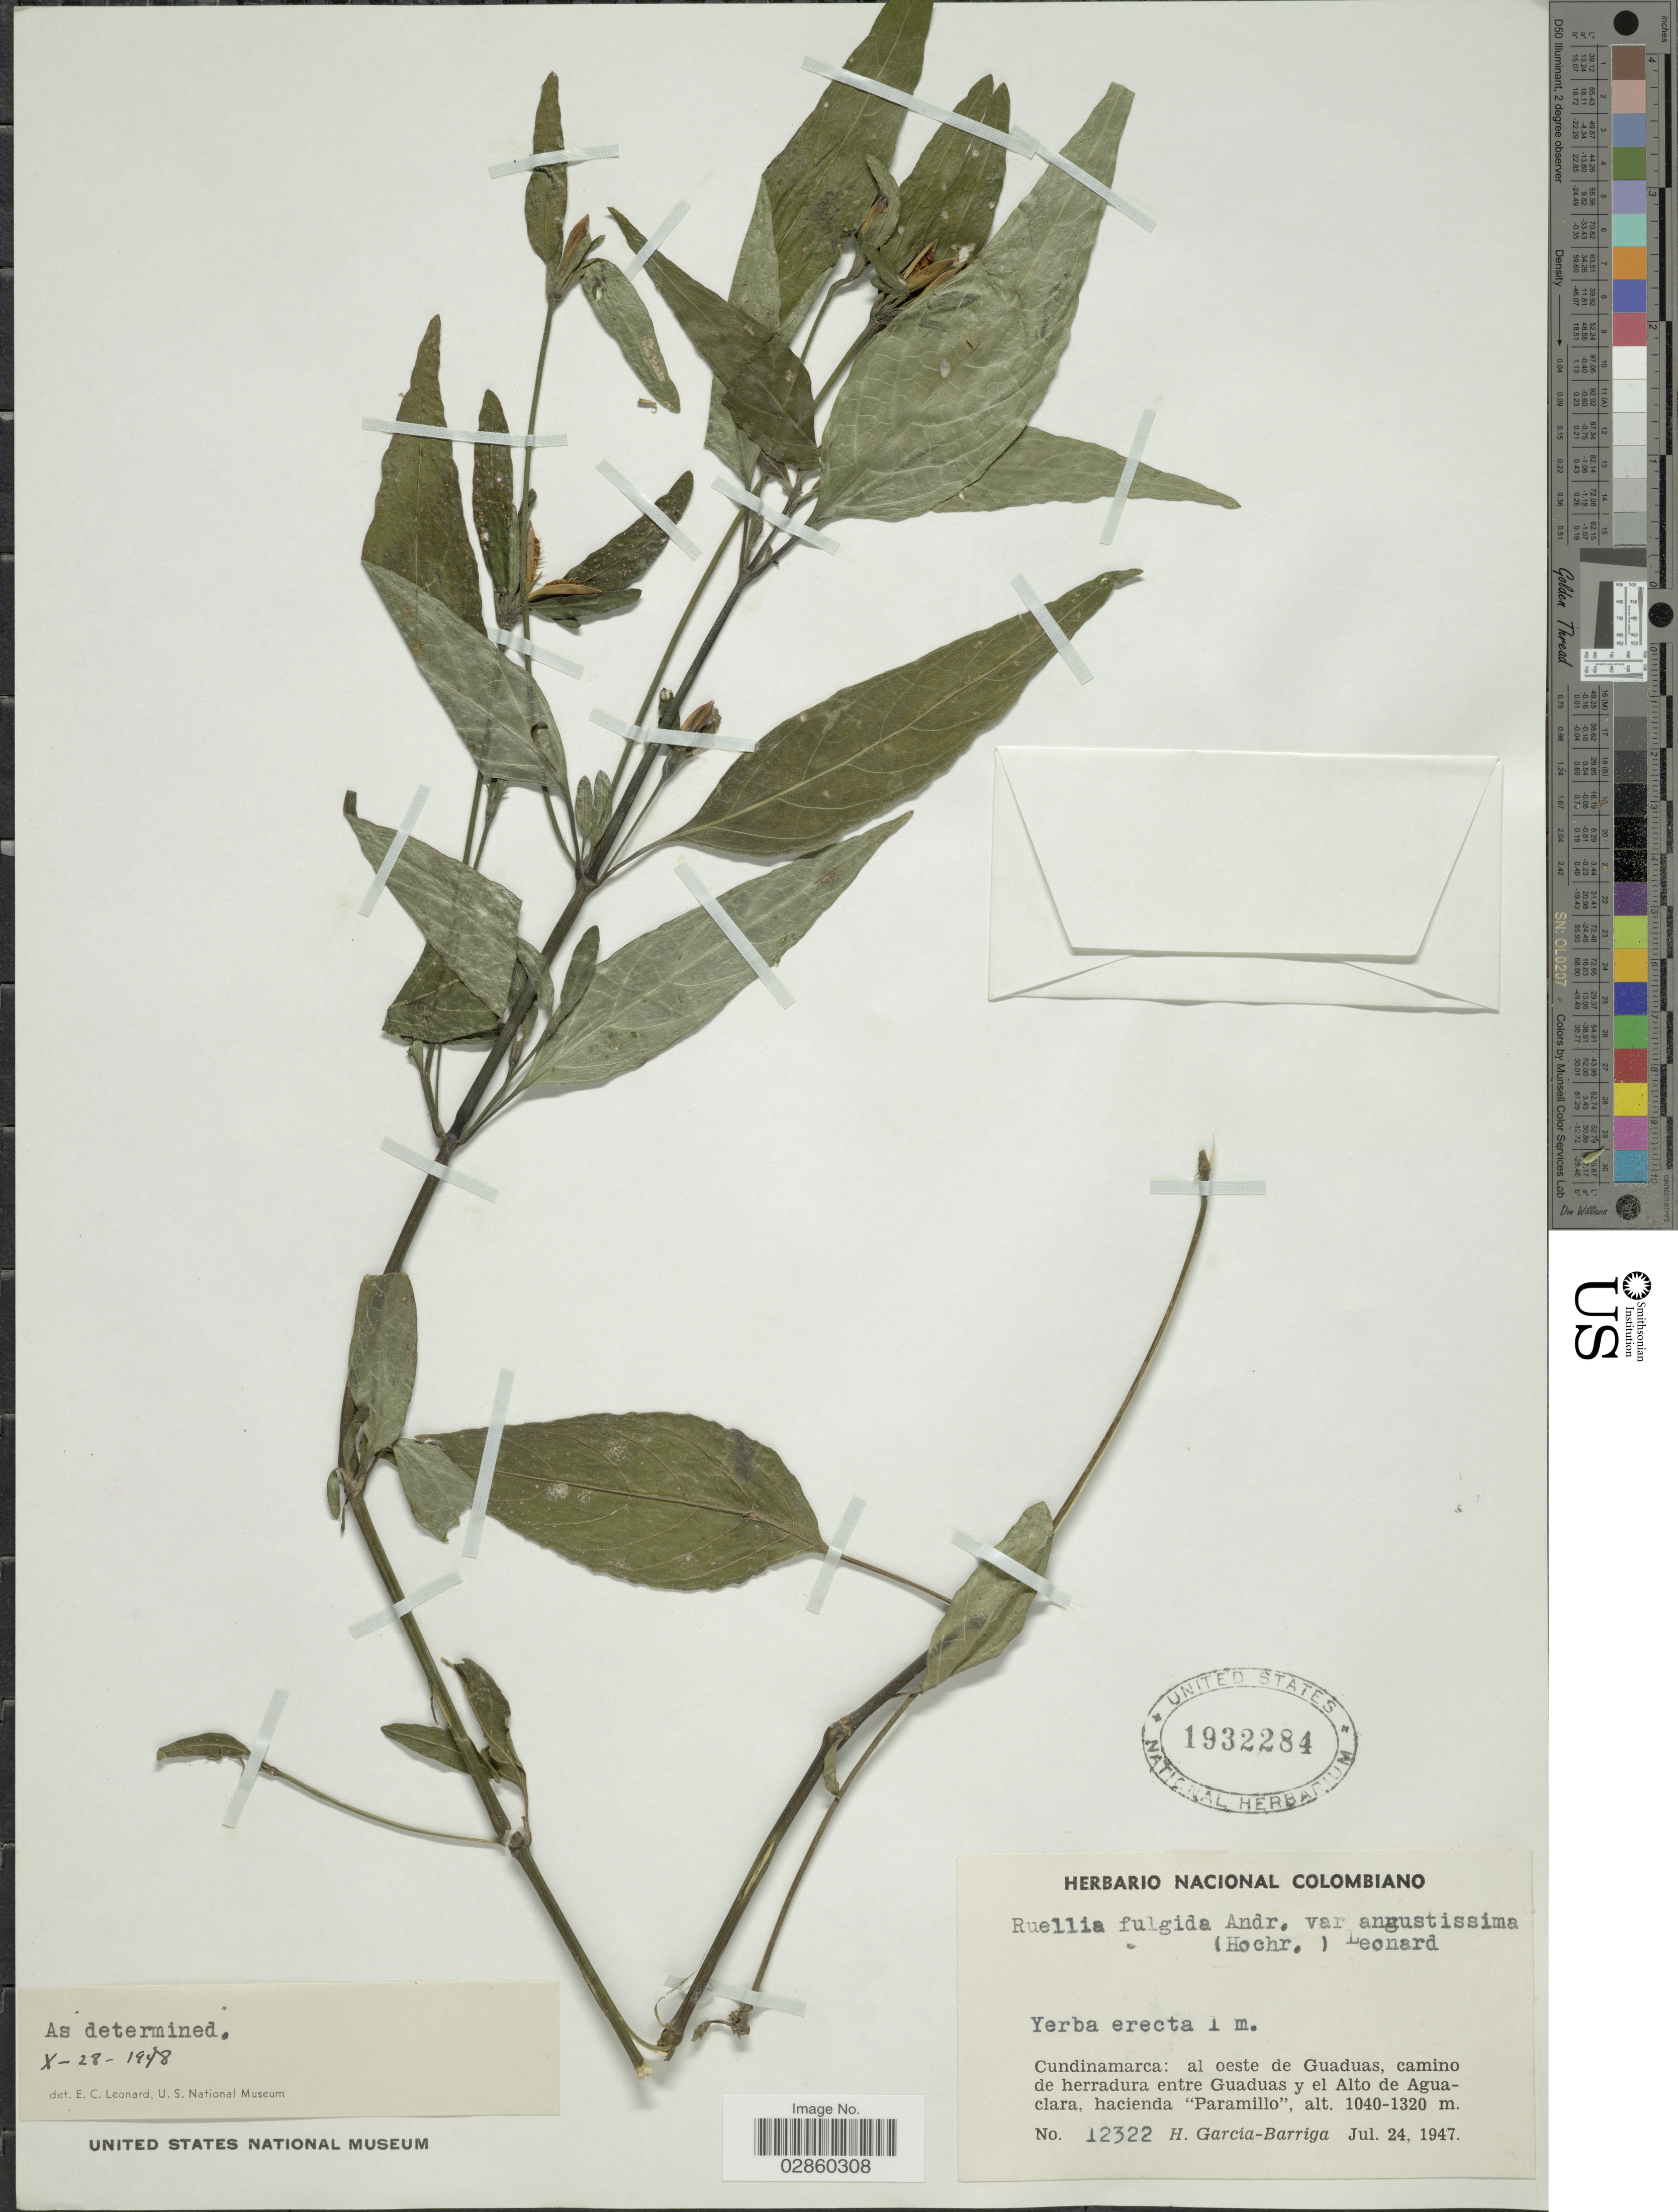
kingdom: Plantae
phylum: Tracheophyta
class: Magnoliopsida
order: Lamiales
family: Acanthaceae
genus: Ruellia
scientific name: Ruellia fulgida var. angustissima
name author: (Hochr.) Leonard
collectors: H. García Barriga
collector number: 12322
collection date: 1947-07-24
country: Colombia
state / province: Cundinamarca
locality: Al oeste de Guaduas, camino de herradura entre Guaduas y el Alto de Agua clara, hacienda "Paramillo".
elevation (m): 1040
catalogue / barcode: US 1932284